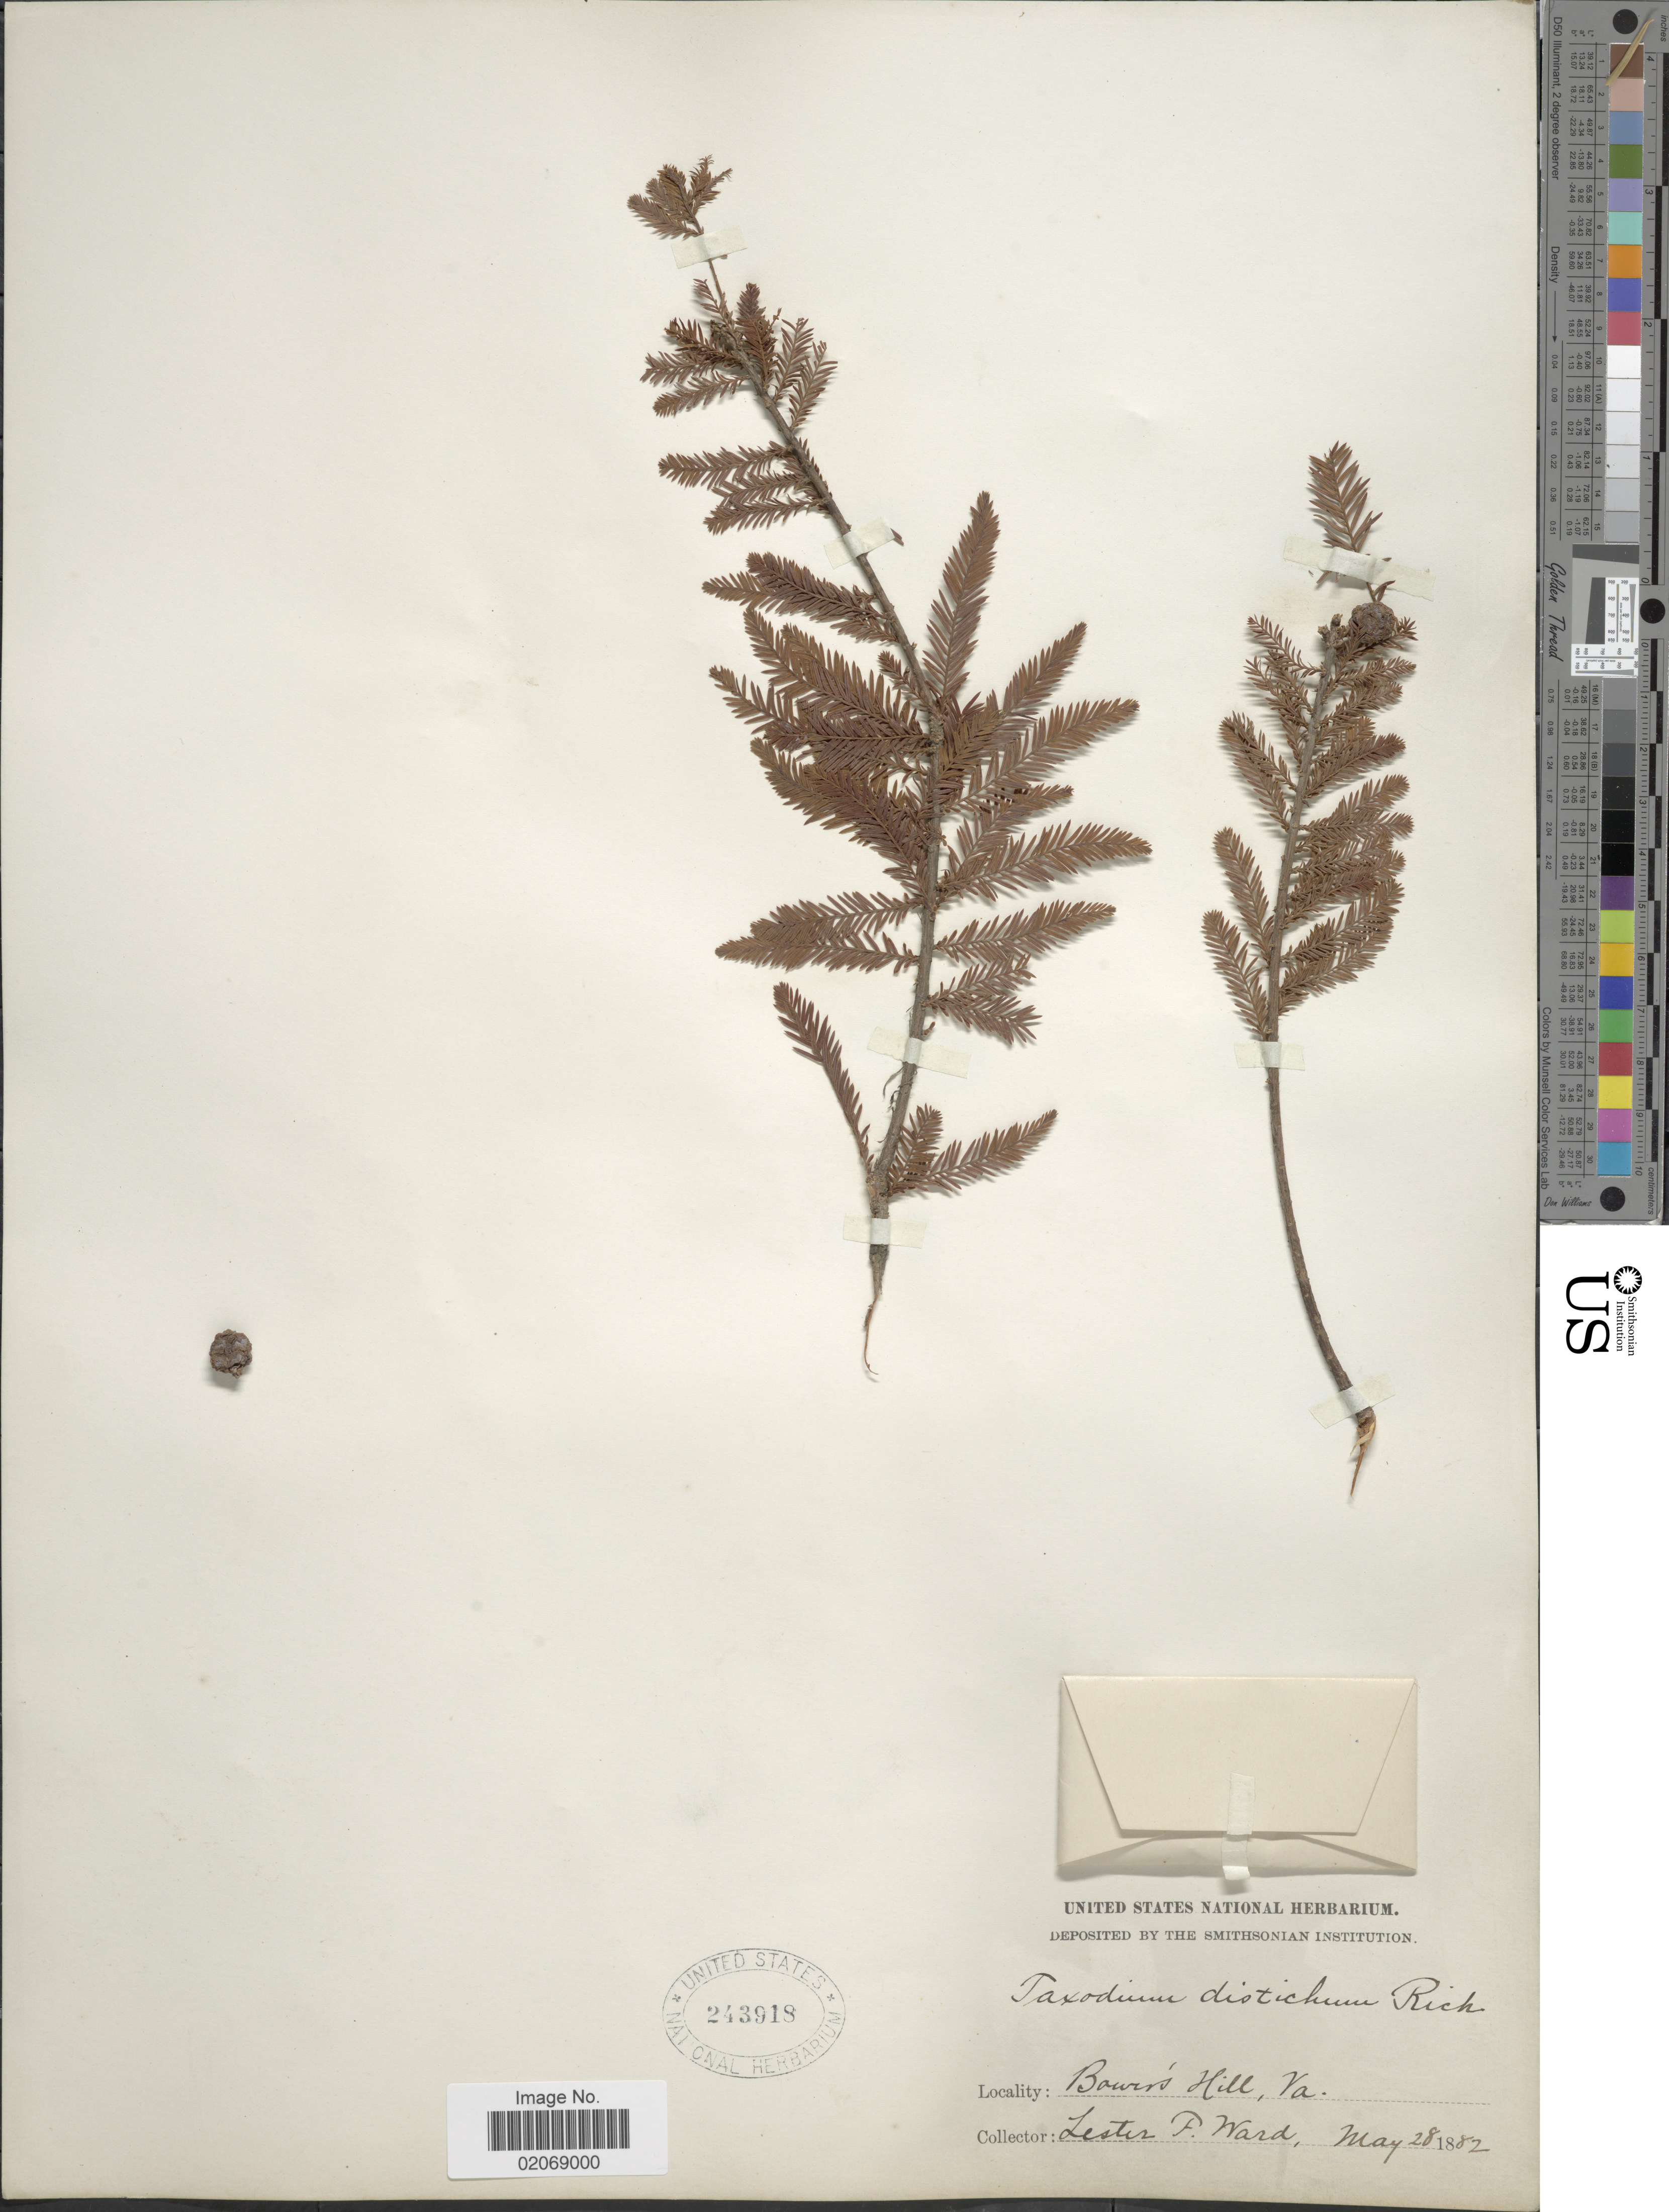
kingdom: Plantae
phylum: Tracheophyta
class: Pinopsida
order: Pinales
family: Cupressaceae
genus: Taxodium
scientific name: Taxodium distichum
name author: (L.) Rich.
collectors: L. F. Ward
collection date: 1882-05-28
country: United States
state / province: Virginia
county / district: City of Chesapeake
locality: Bower's Hill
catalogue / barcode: US 243918